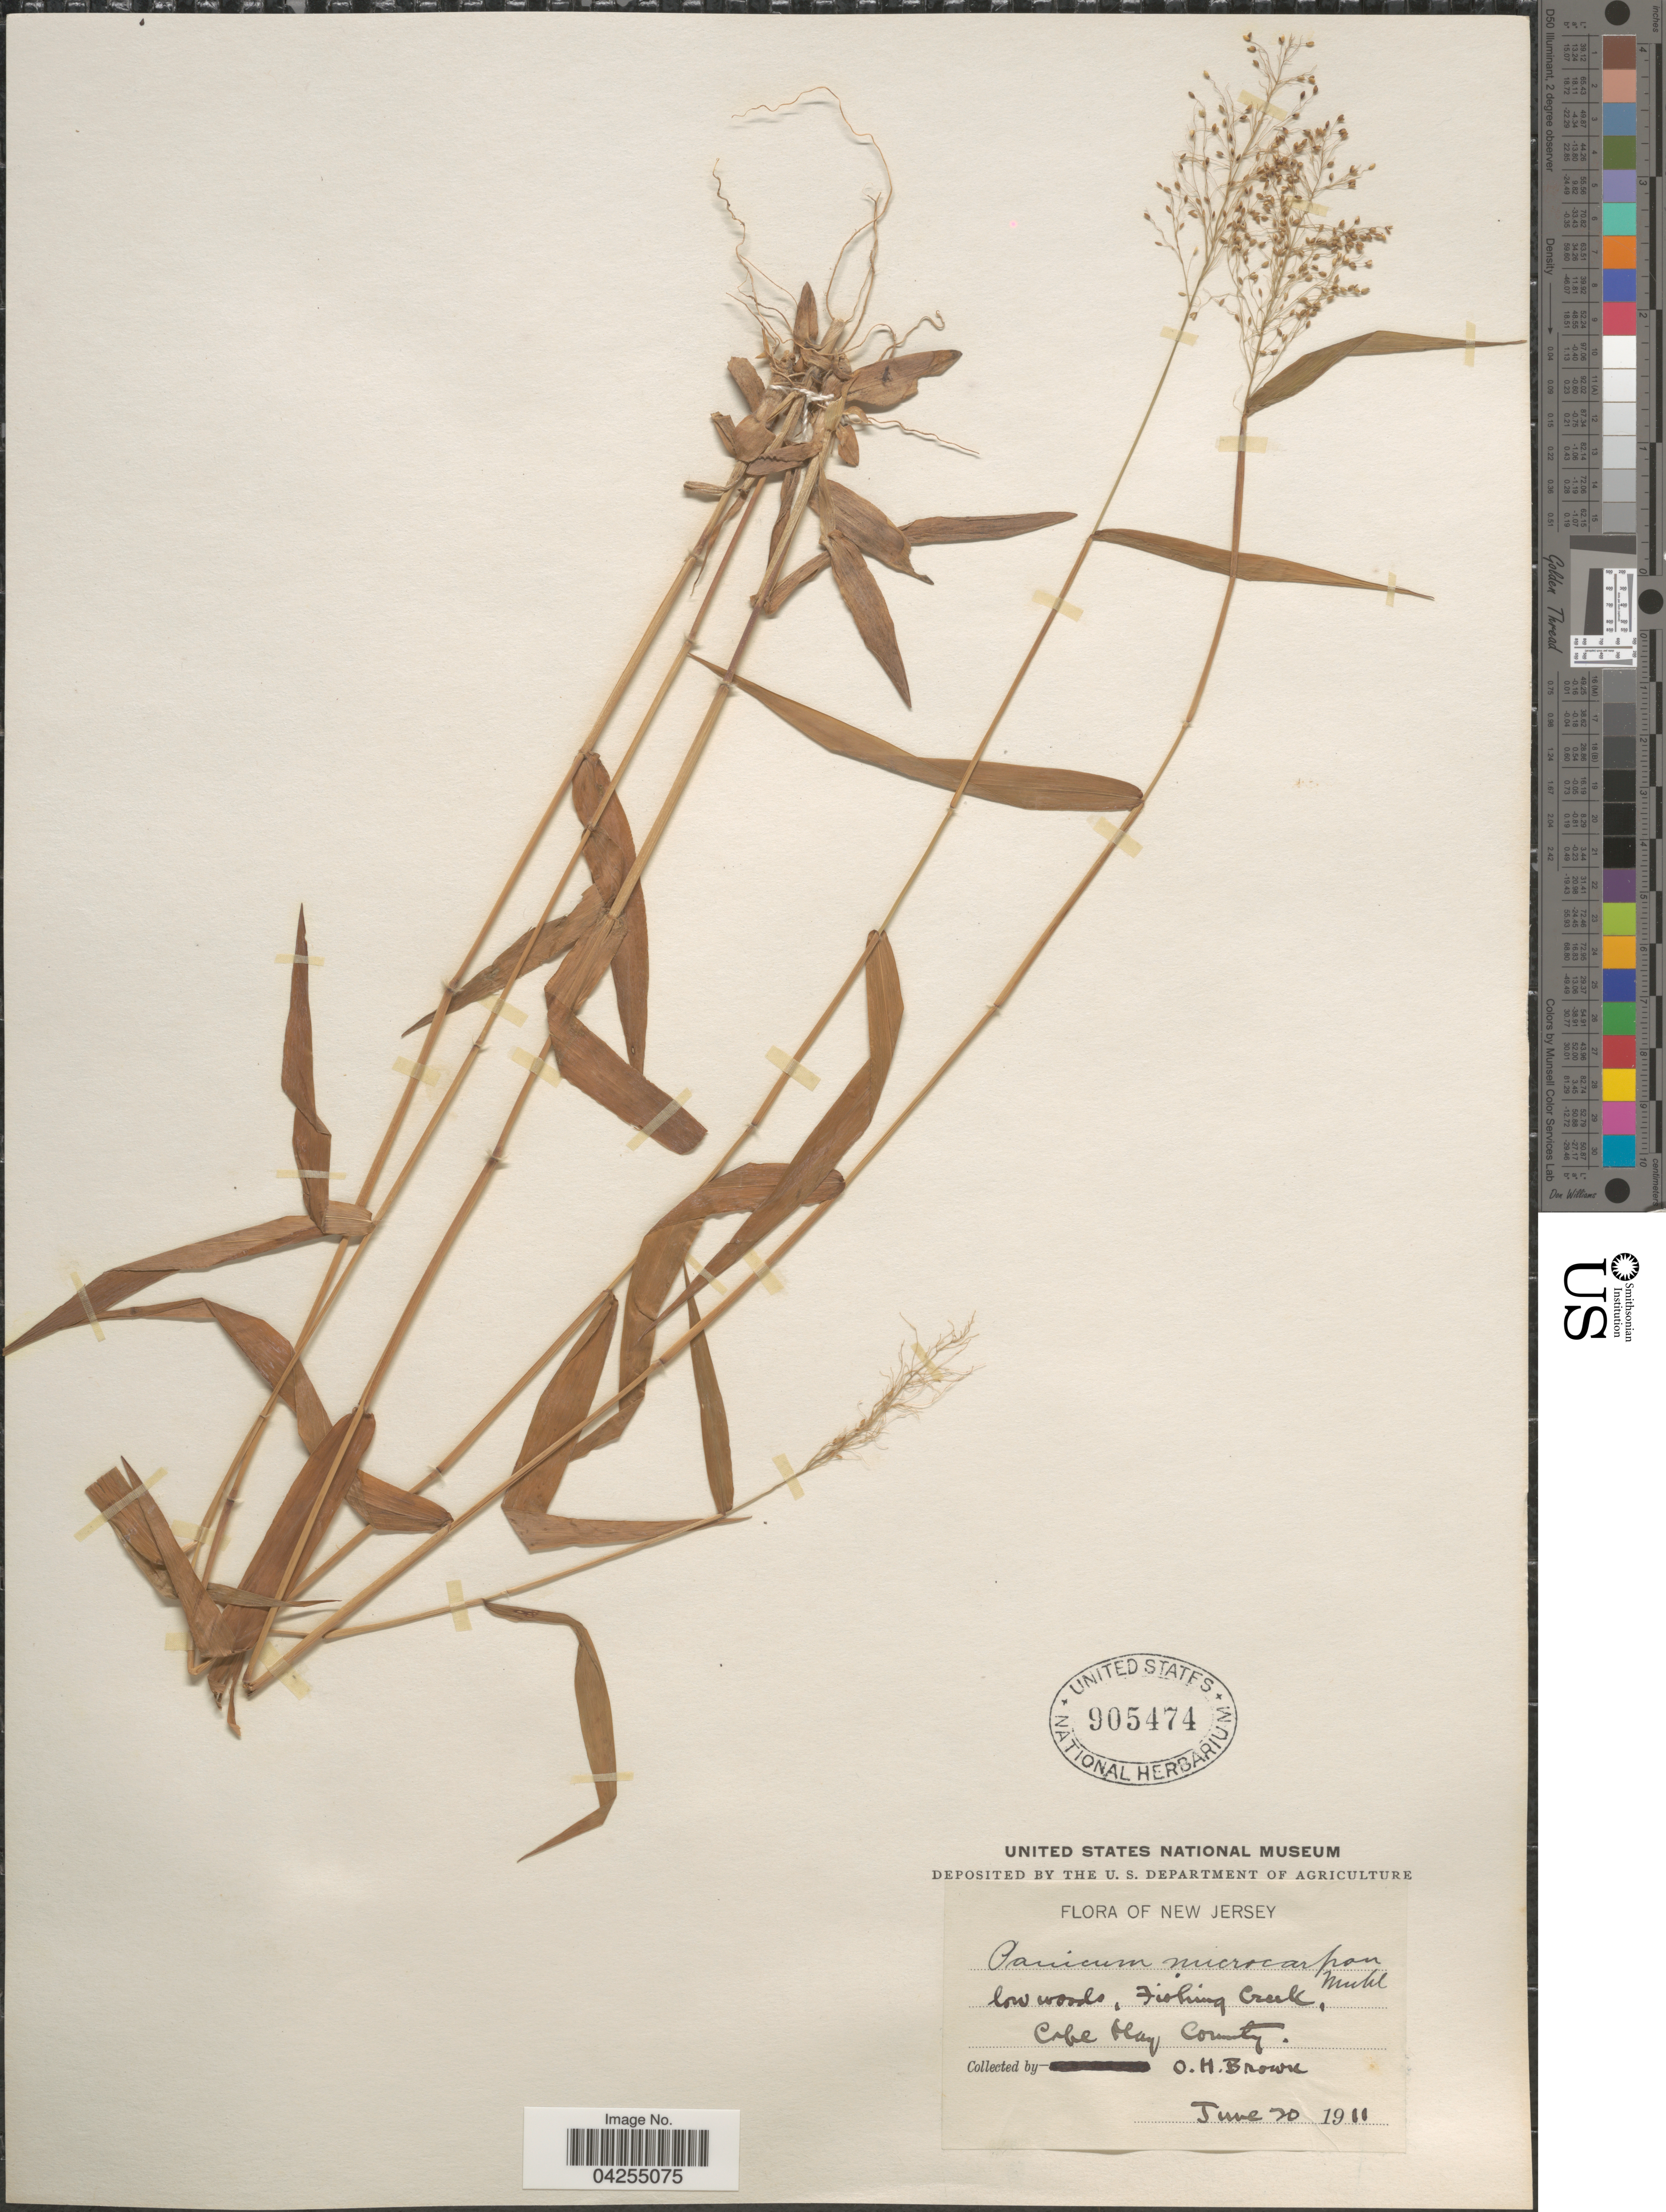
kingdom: Plantae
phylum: Tracheophyta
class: Liliopsida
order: Poales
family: Poaceae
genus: Dichanthelium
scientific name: Dichanthelium dichotomum var. dichotomum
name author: (L.) Gould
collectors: O. Brown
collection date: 1911-06-20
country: United States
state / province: New Jersey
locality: Low woods, Fishing Creek, Cape May County.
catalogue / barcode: US 905474